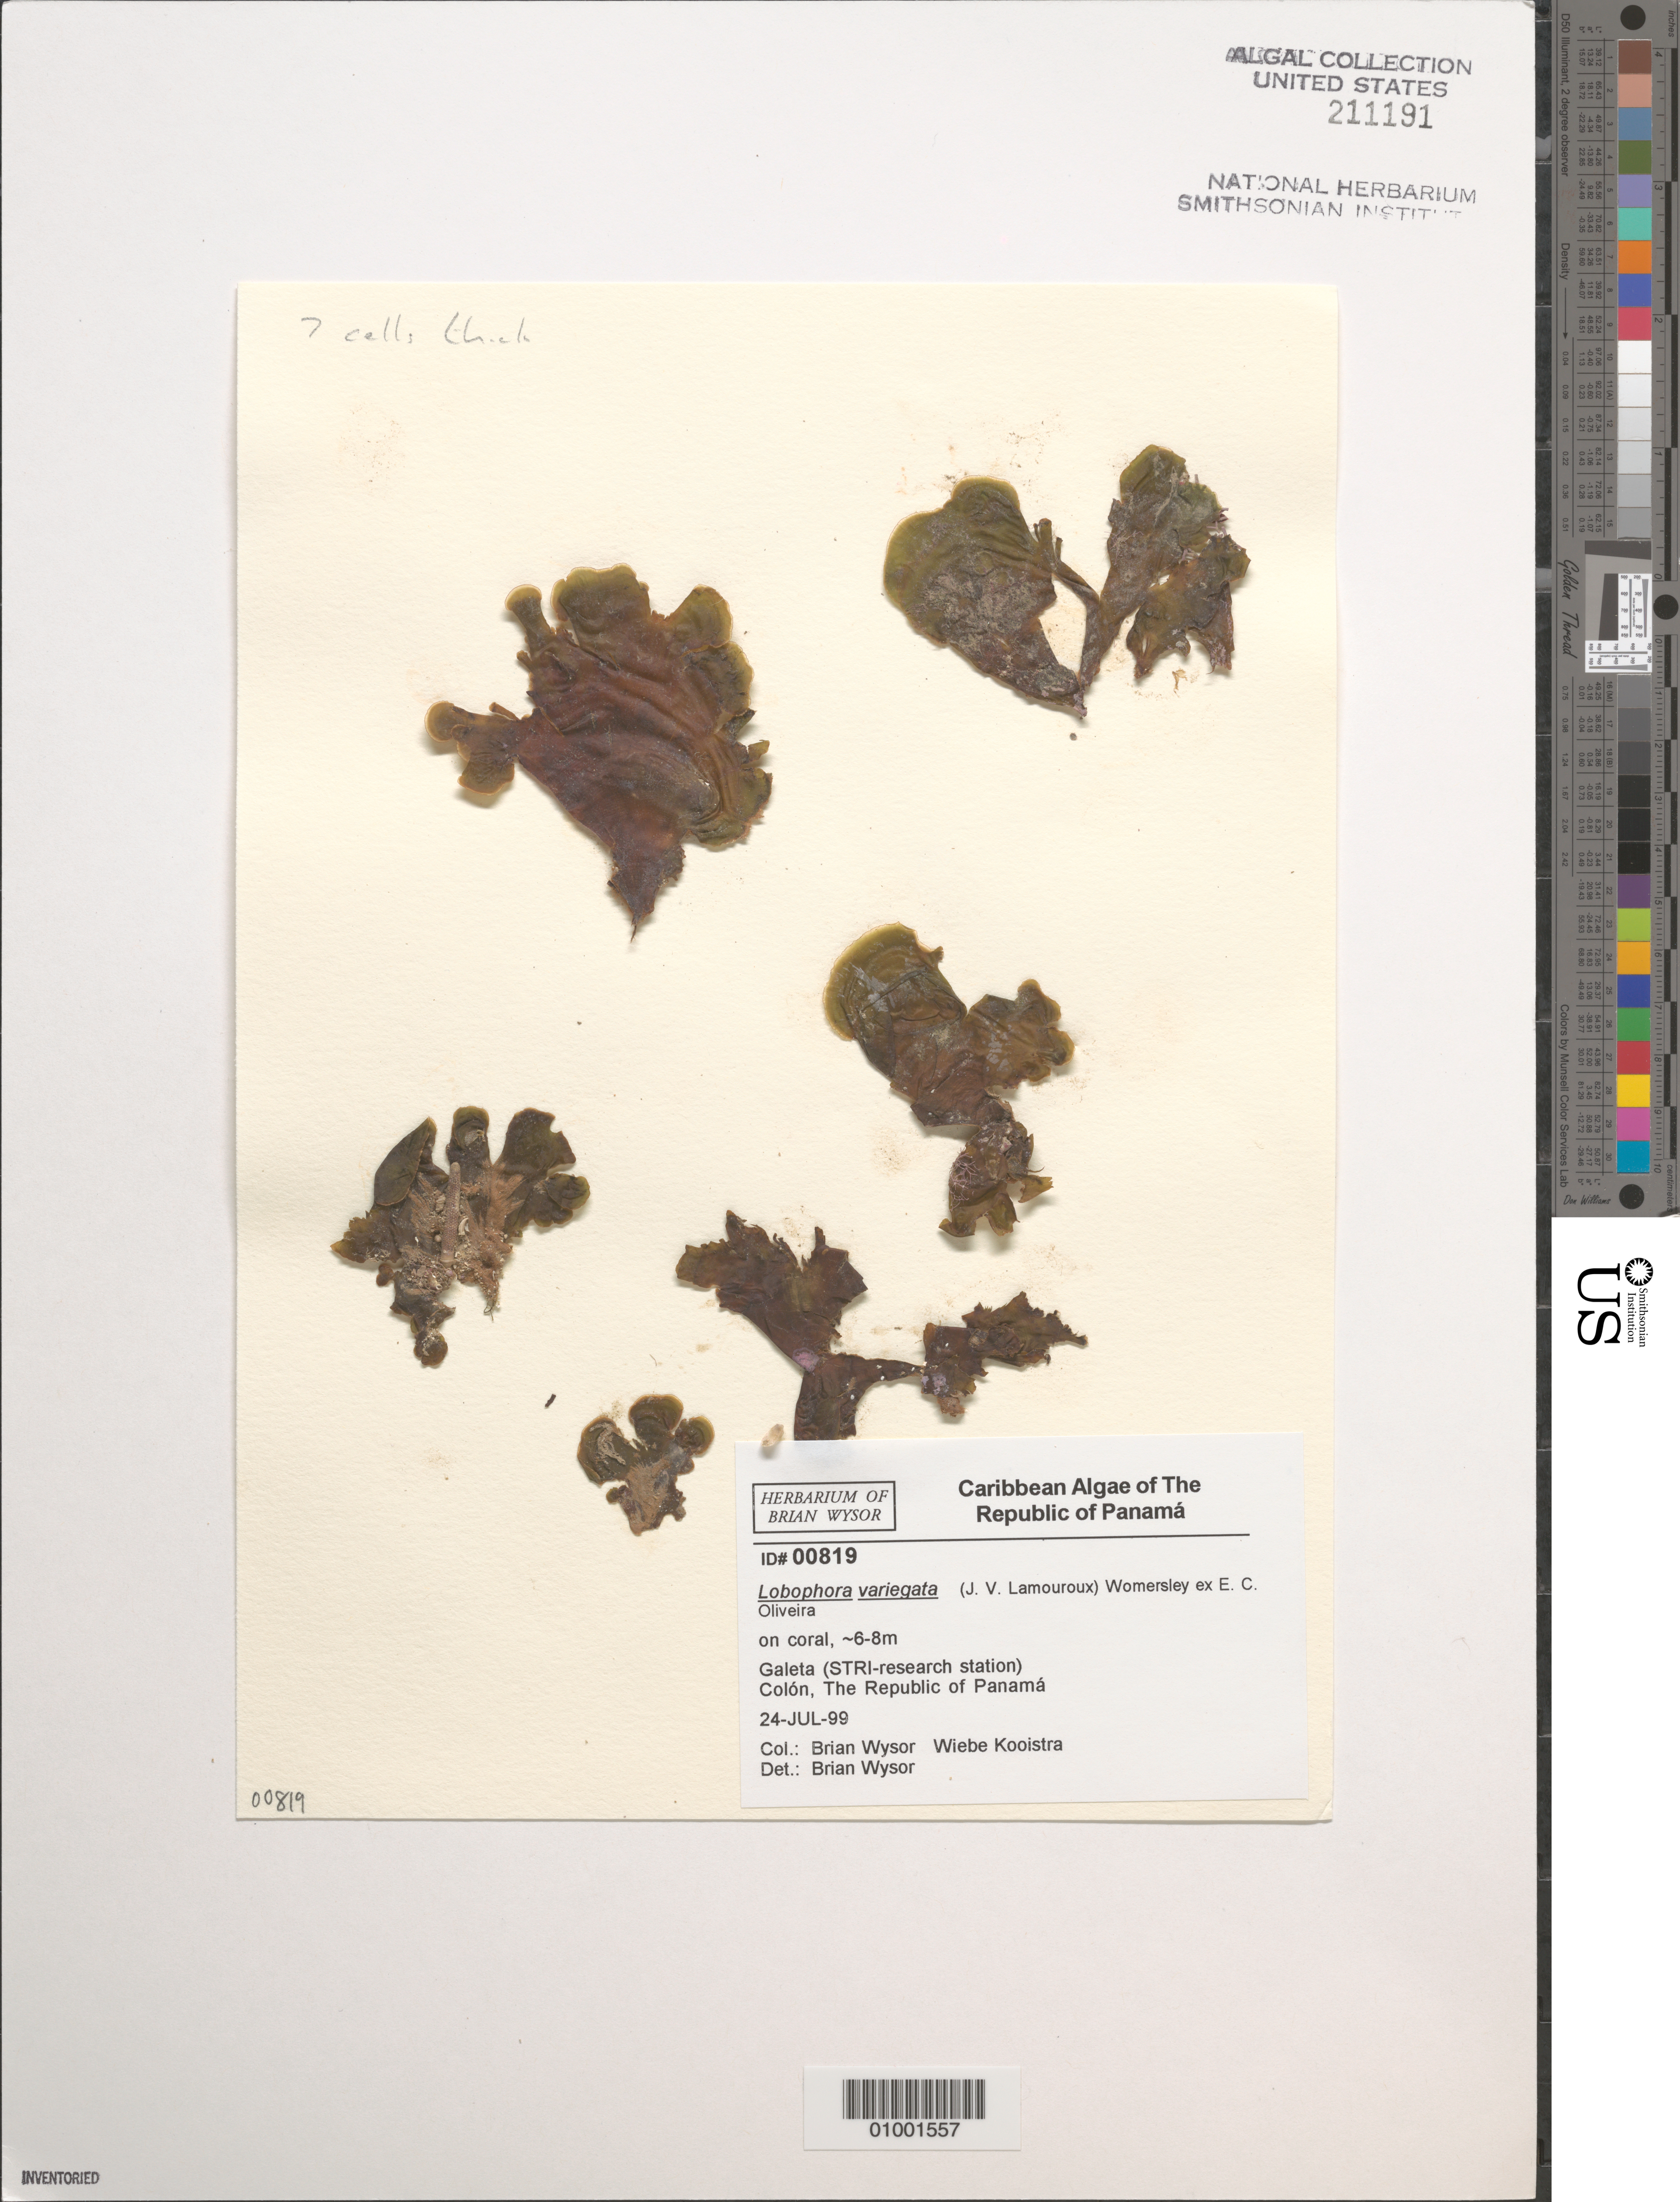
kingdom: Chromista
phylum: Ochrophyta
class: Phaeophyceae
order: Dictyotales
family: Dictyotaceae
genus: Lobophora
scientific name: Lobophora variegata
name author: (J.V.Lamouroux) Womersley & E.C. Oliveira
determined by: Wysor, B.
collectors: B. Wysor & W. Kooistra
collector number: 00819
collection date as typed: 24 Jul 1999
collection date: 1999-07-24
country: Panama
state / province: Colón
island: Galeta Island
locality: STRI (Smithsonian Tropical Research Institute) research station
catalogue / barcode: US 211191